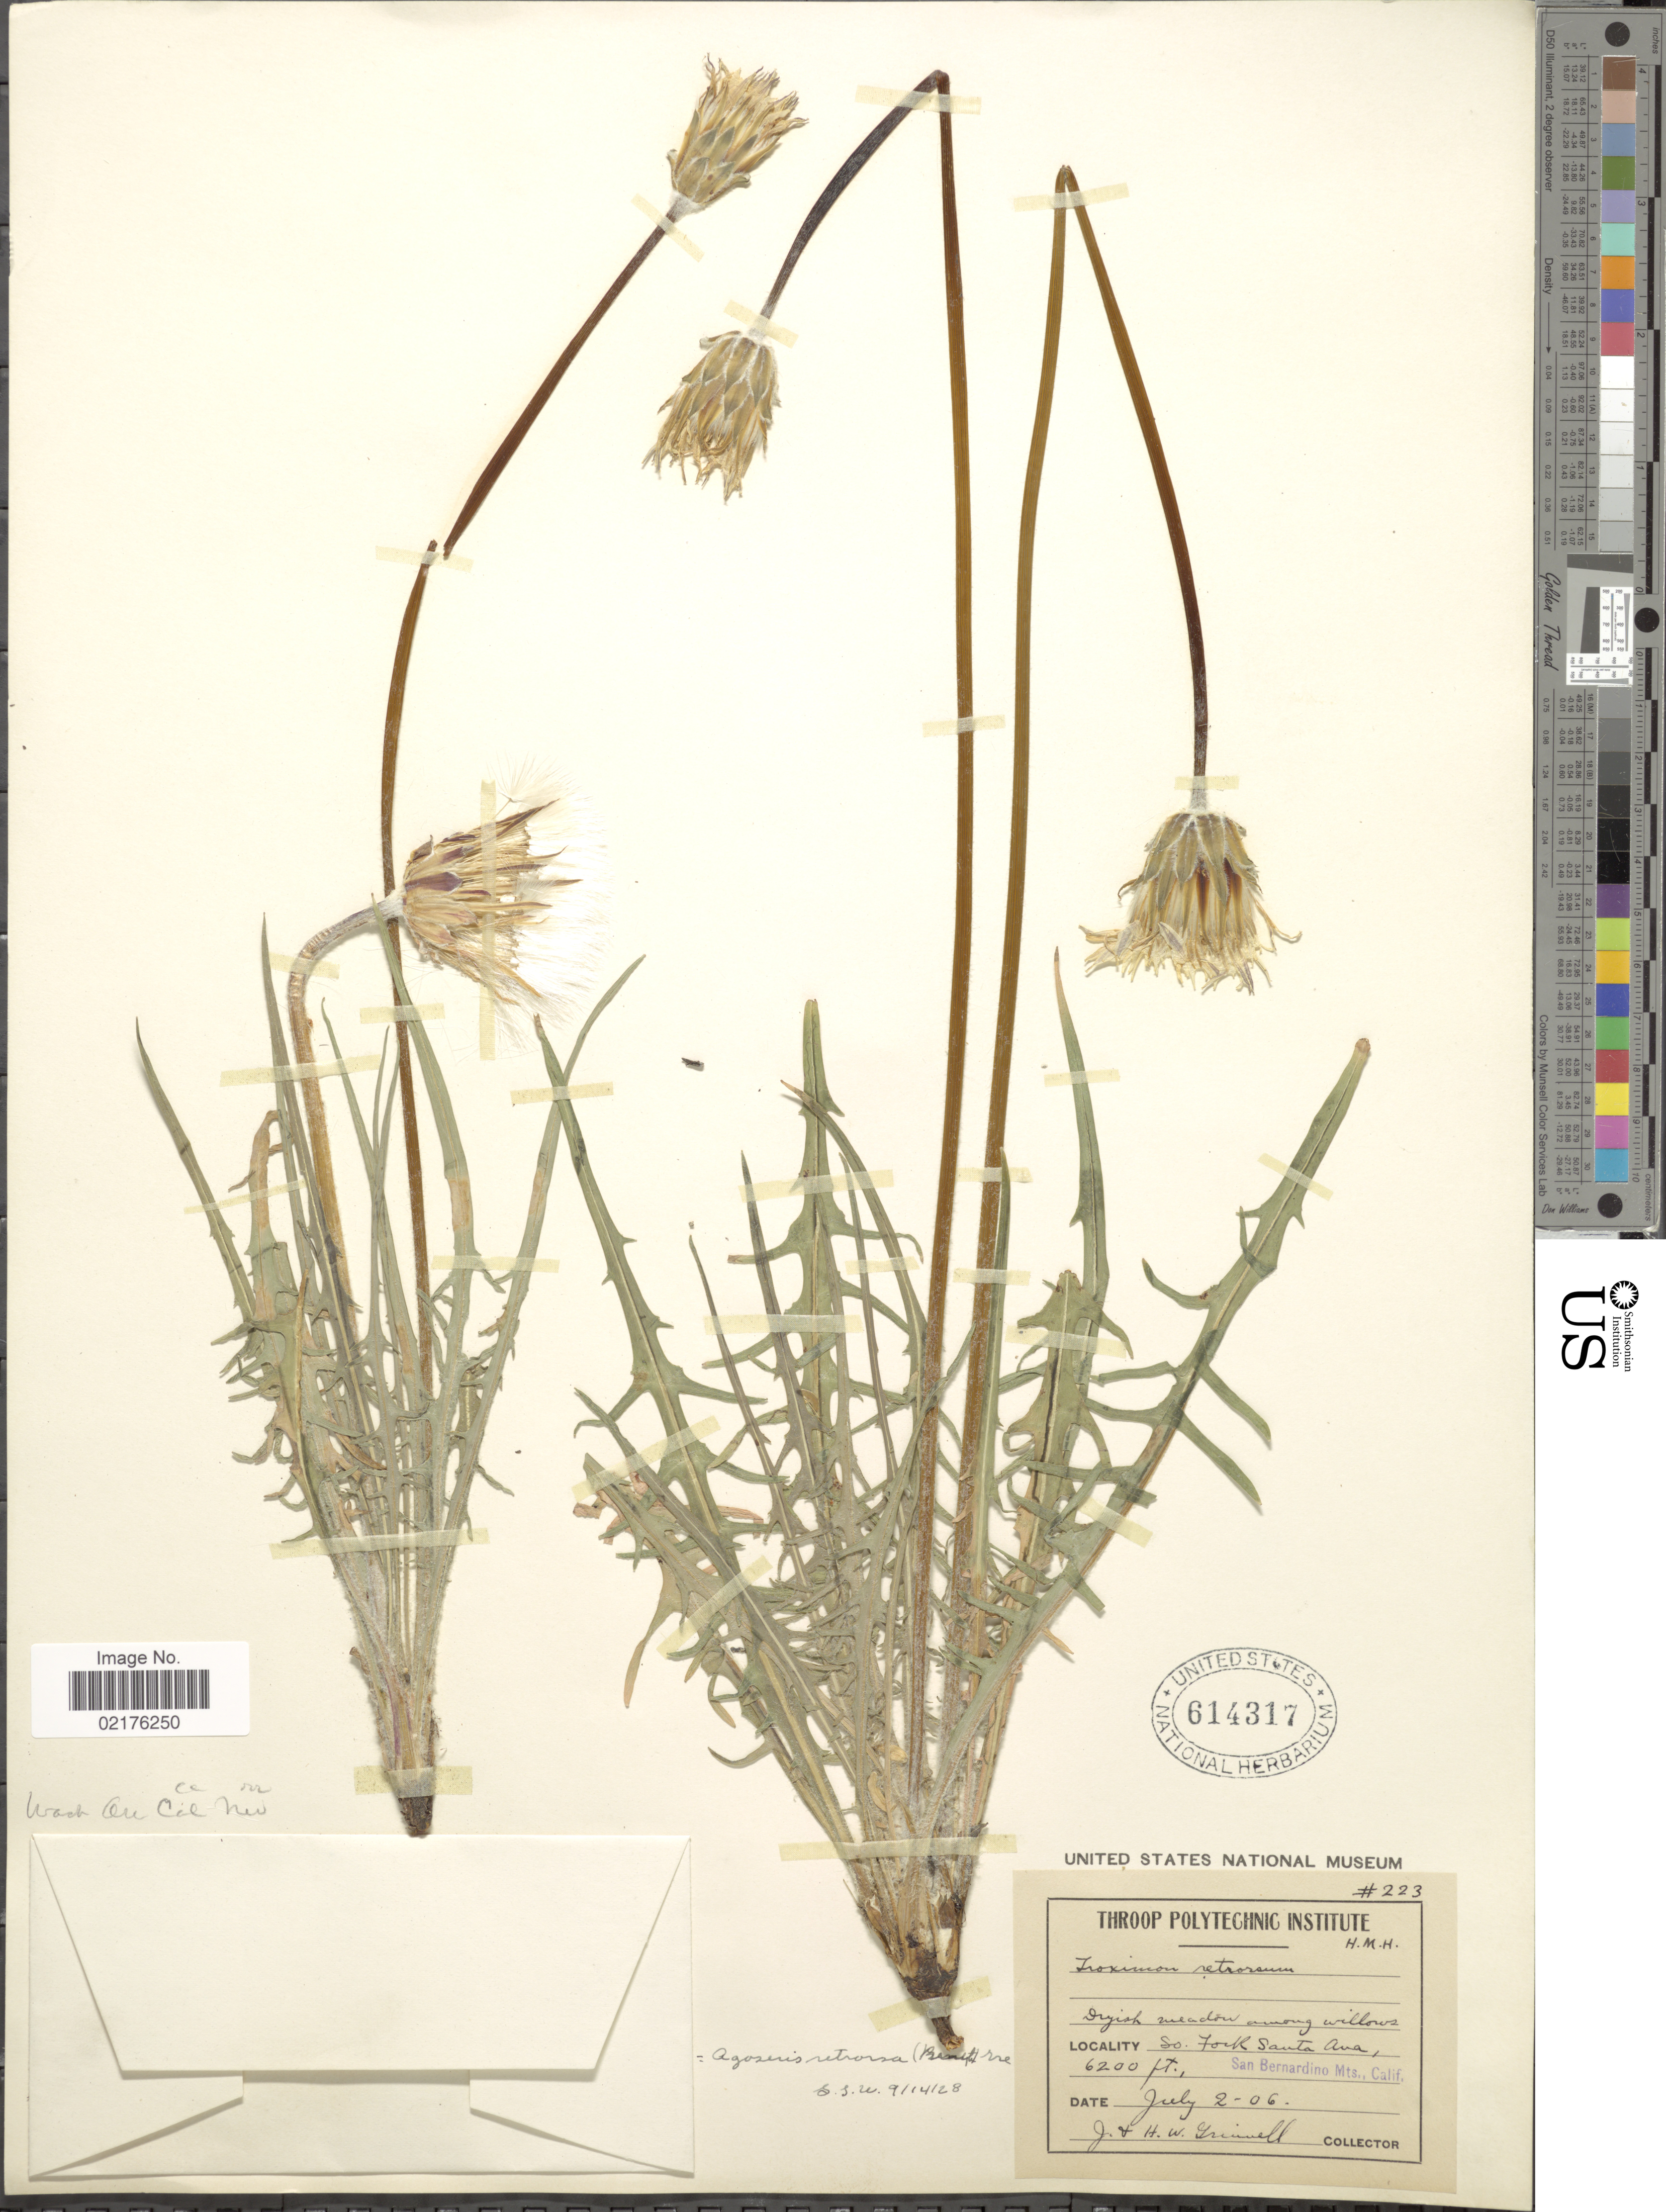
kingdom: Plantae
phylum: Tracheophyta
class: Magnoliopsida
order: Asterales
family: Asteraceae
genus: Agoseris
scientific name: Agoseris retrorsa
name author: (Benth.) Greene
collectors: J. Grinnell & H. Grinnell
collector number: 223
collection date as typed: Transcribed d/m/y: 2/7/06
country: United States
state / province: California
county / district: San Bernardino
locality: So. Fork Santa Ana, San Bernardino Mts., Calif.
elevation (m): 1890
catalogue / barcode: US 614317